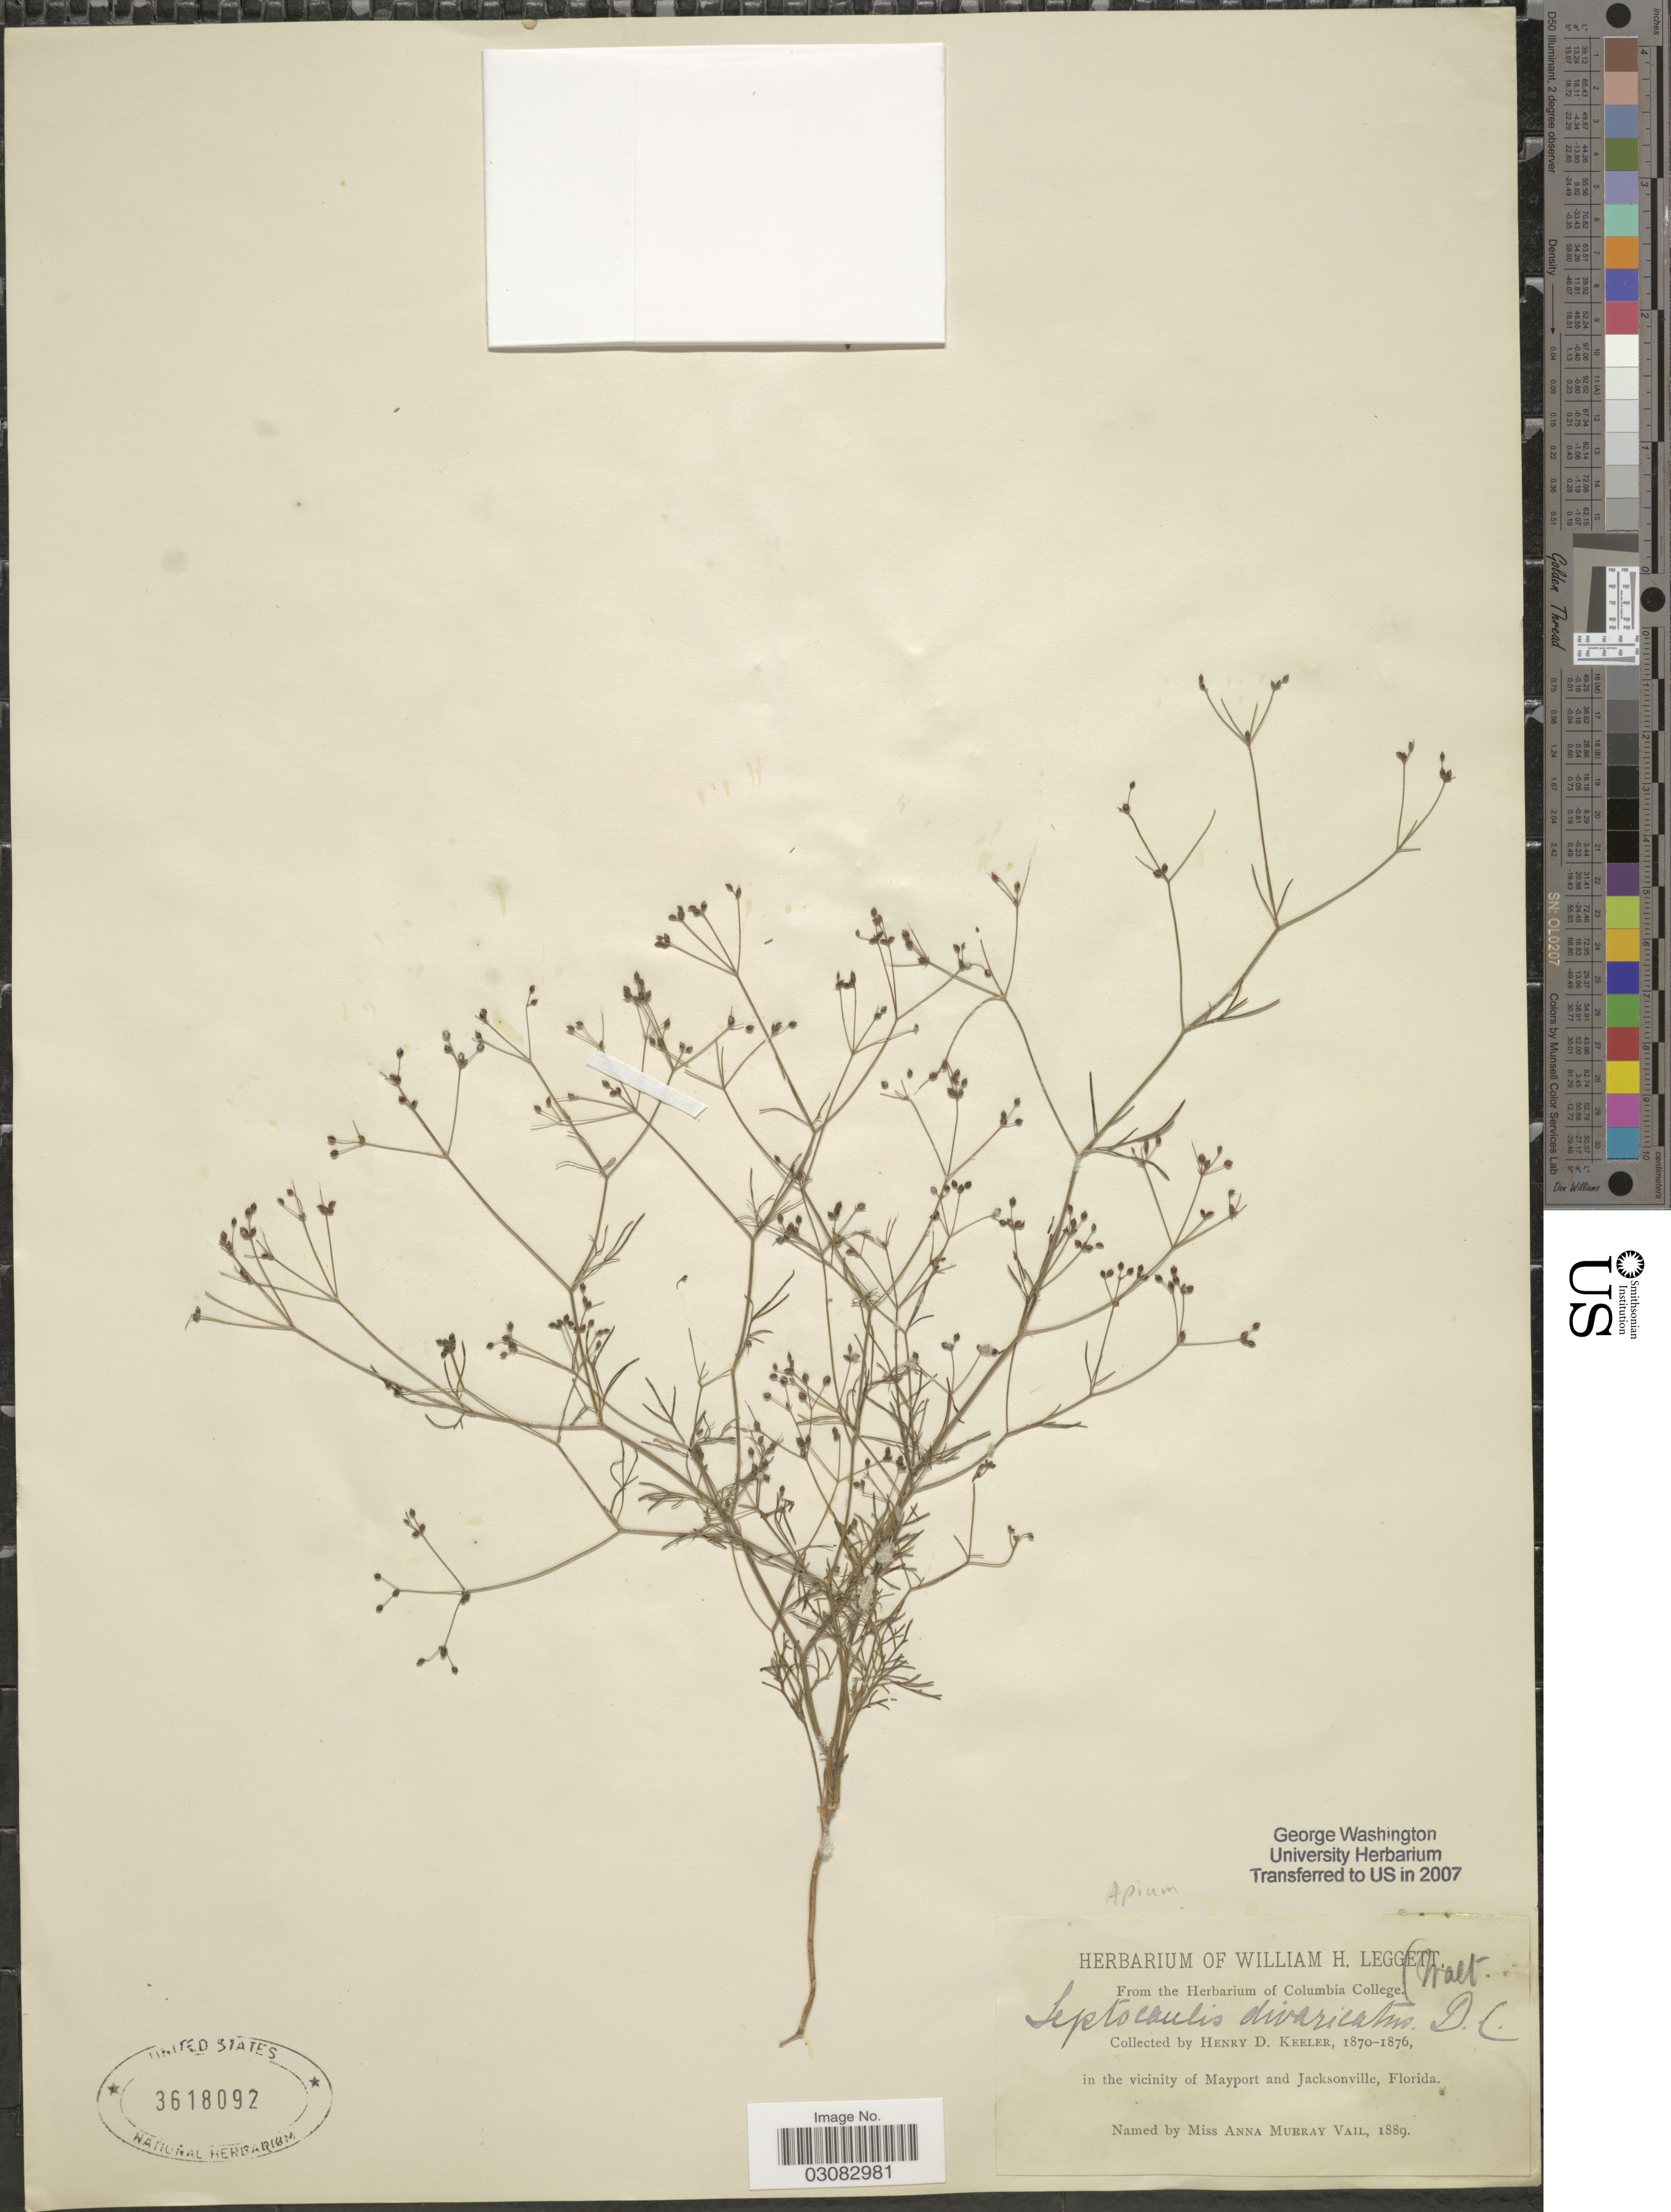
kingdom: Plantae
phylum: Tracheophyta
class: Magnoliopsida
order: Apiales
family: Apiaceae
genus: Spermolepis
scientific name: Spermolepis divaricata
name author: (Walter) Raf.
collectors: H. Keeler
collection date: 1870/1876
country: United States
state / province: Florida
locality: In the vicinity of Mayport and Jacksonville.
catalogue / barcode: US 3618092